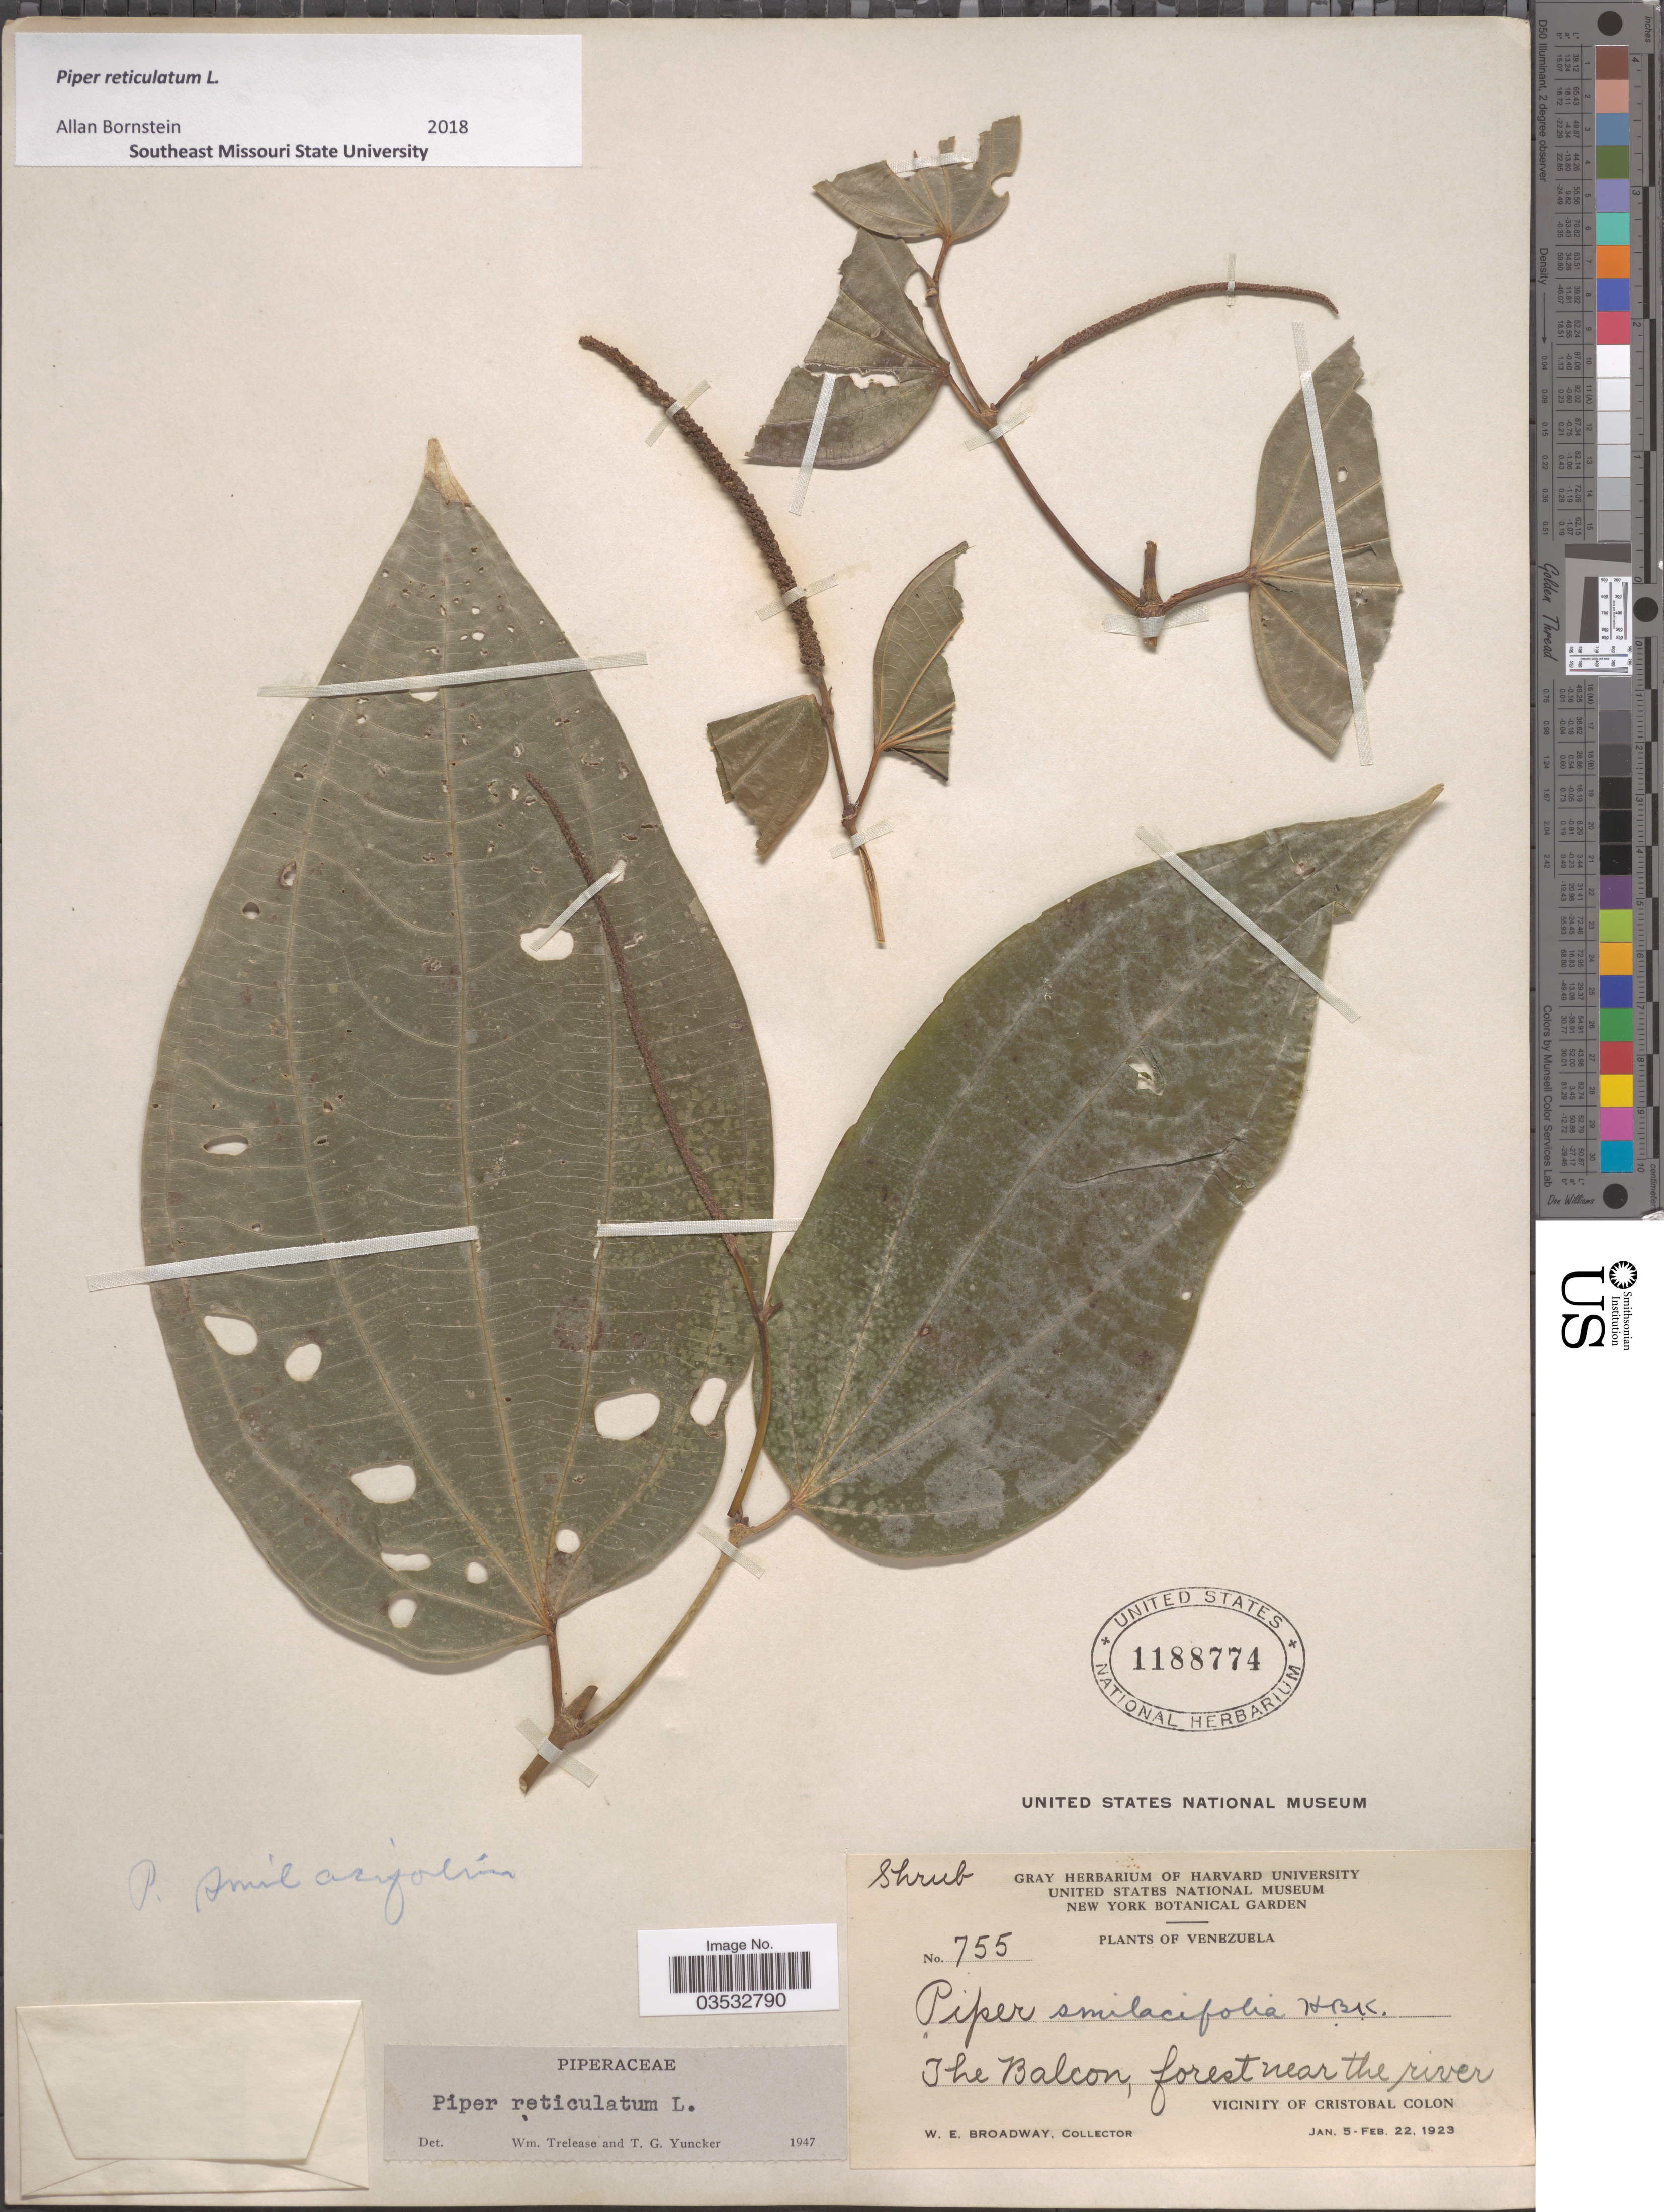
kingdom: Plantae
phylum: Tracheophyta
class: Magnoliopsida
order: Piperales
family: Piperaceae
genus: Piper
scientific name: Piper reticulatum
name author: L.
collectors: W. E. Broadway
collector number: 755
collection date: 1923-01-05/1923-02-22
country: Venezuela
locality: The Balcon, forest near the river. Vicinity of Cristobal Colon.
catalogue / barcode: US 1188774